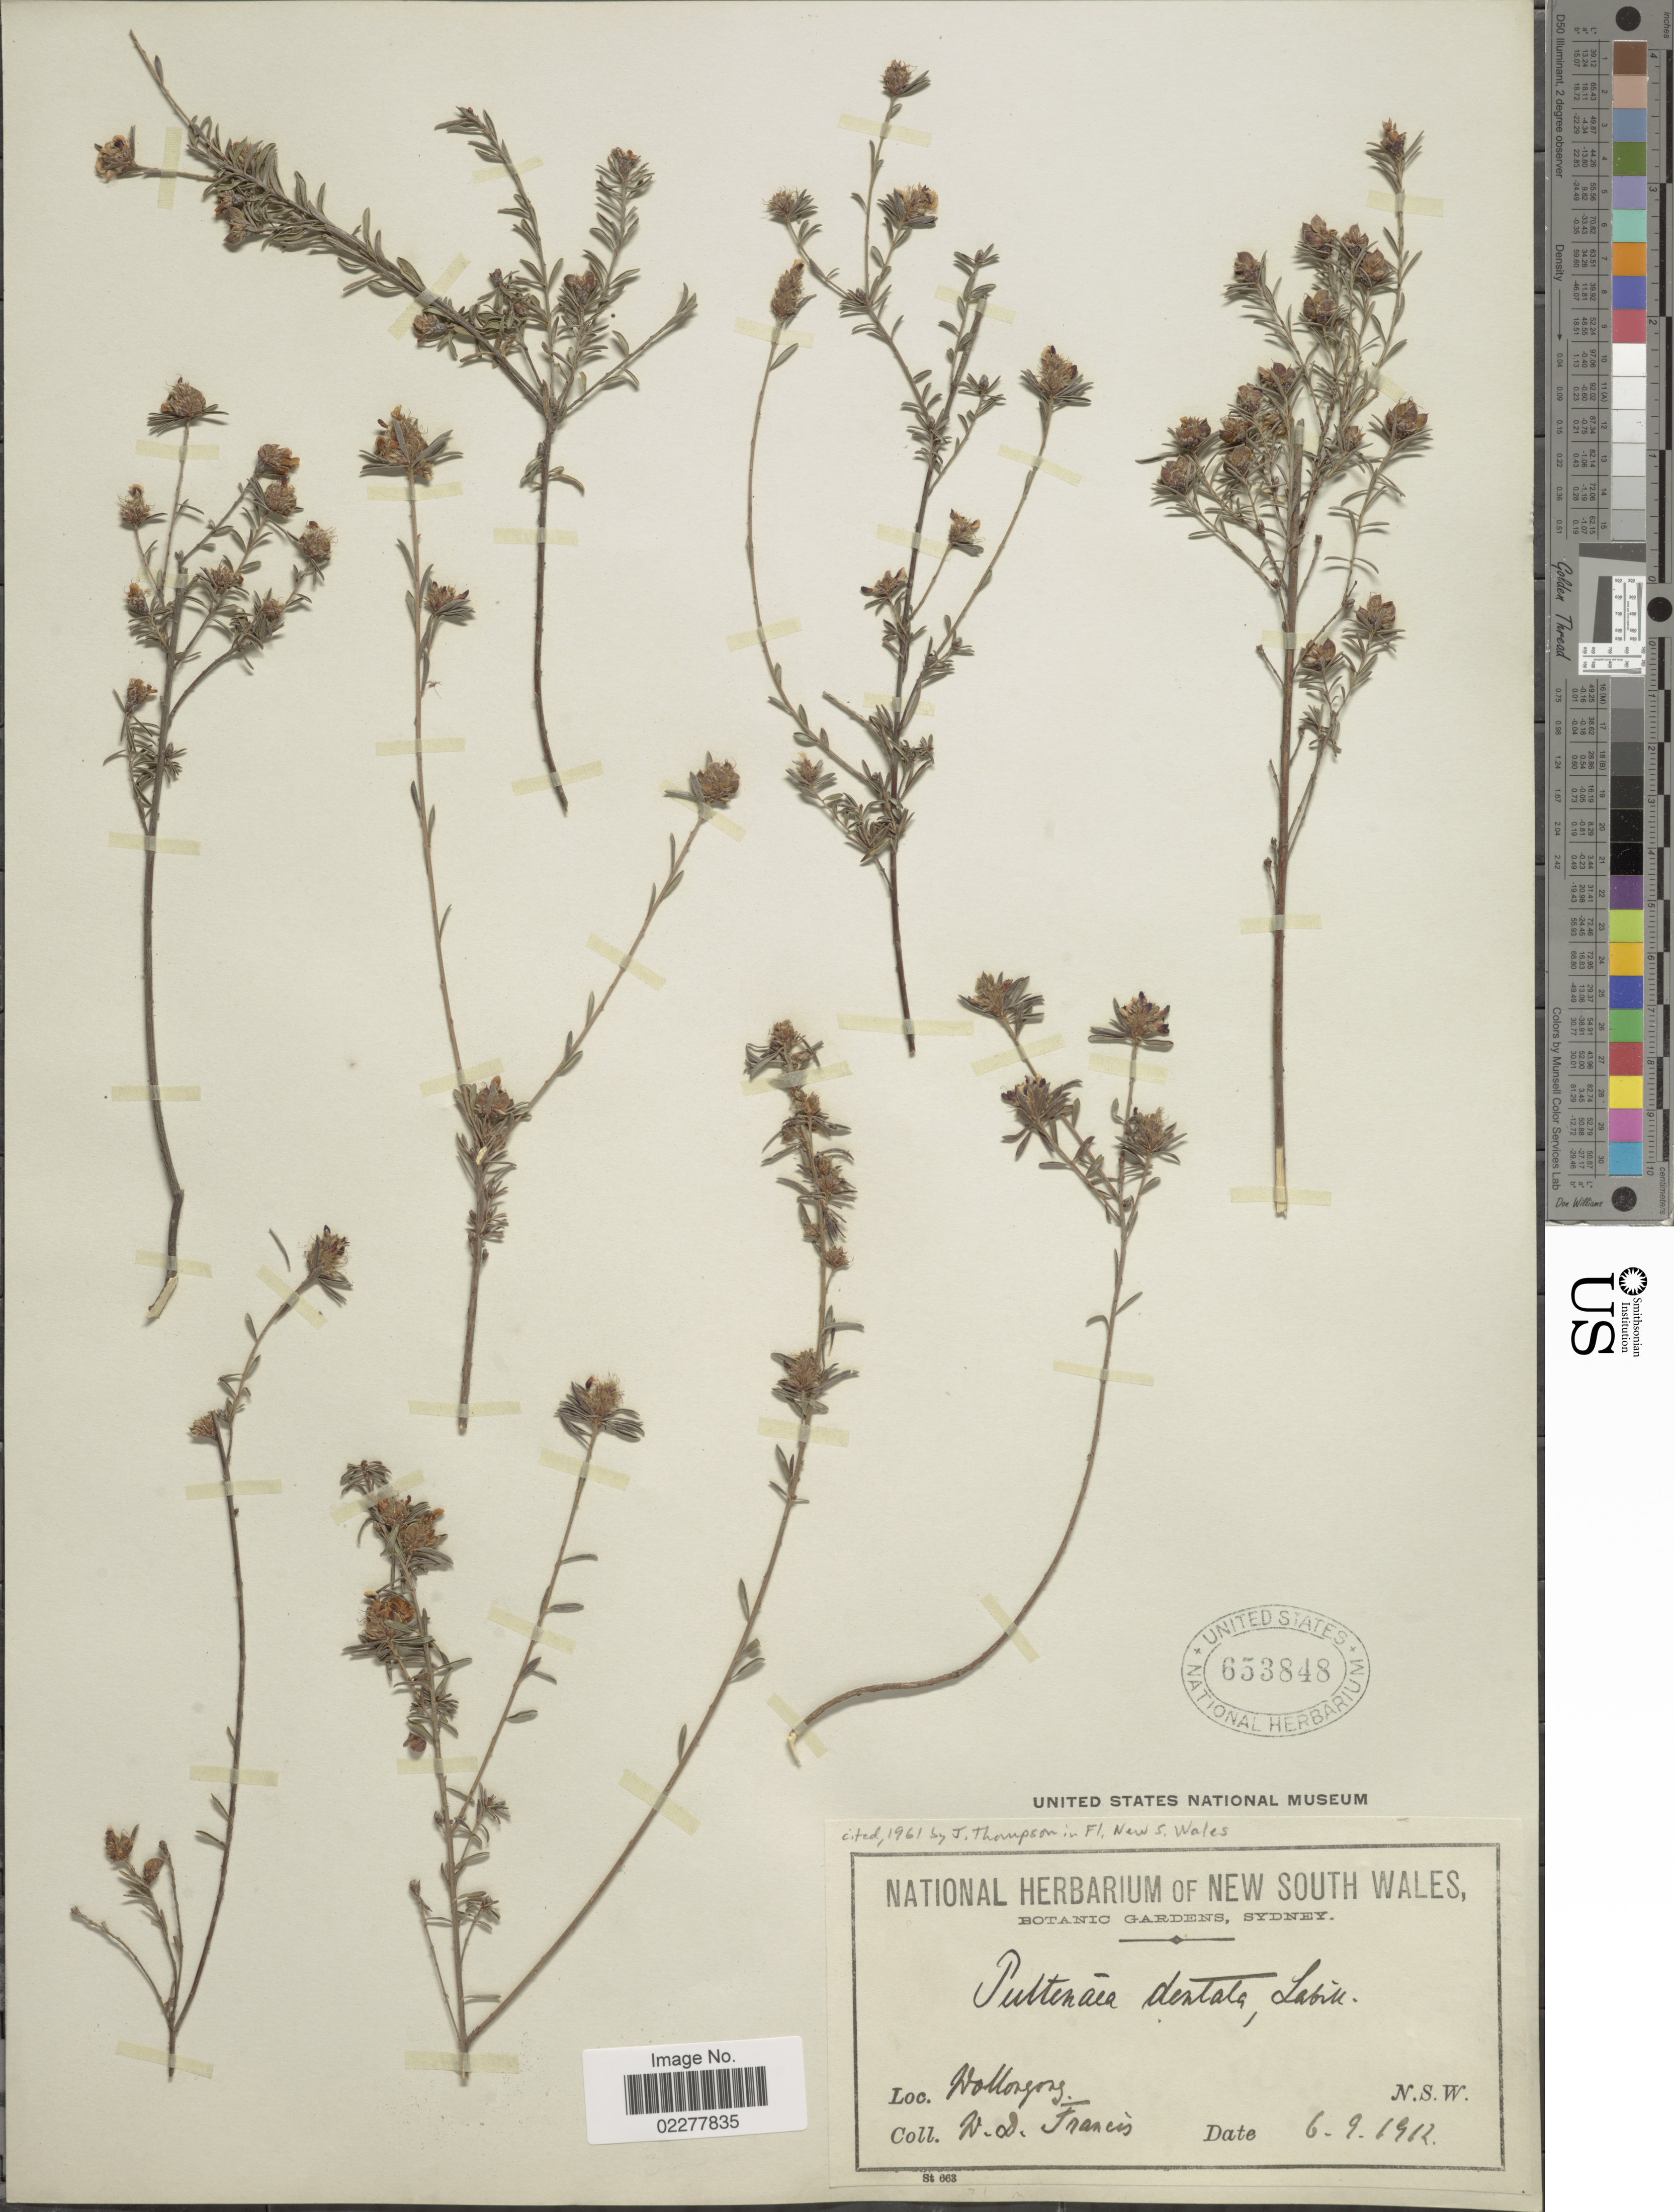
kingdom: Plantae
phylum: Tracheophyta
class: Magnoliopsida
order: Fabales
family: Fabaceae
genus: Pultenaea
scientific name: Pultenaea dentata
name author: Labill.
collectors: W. Francis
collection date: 1912-09-06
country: Australia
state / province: New South Wales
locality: Wollongong. N.S.W.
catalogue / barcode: US 653848